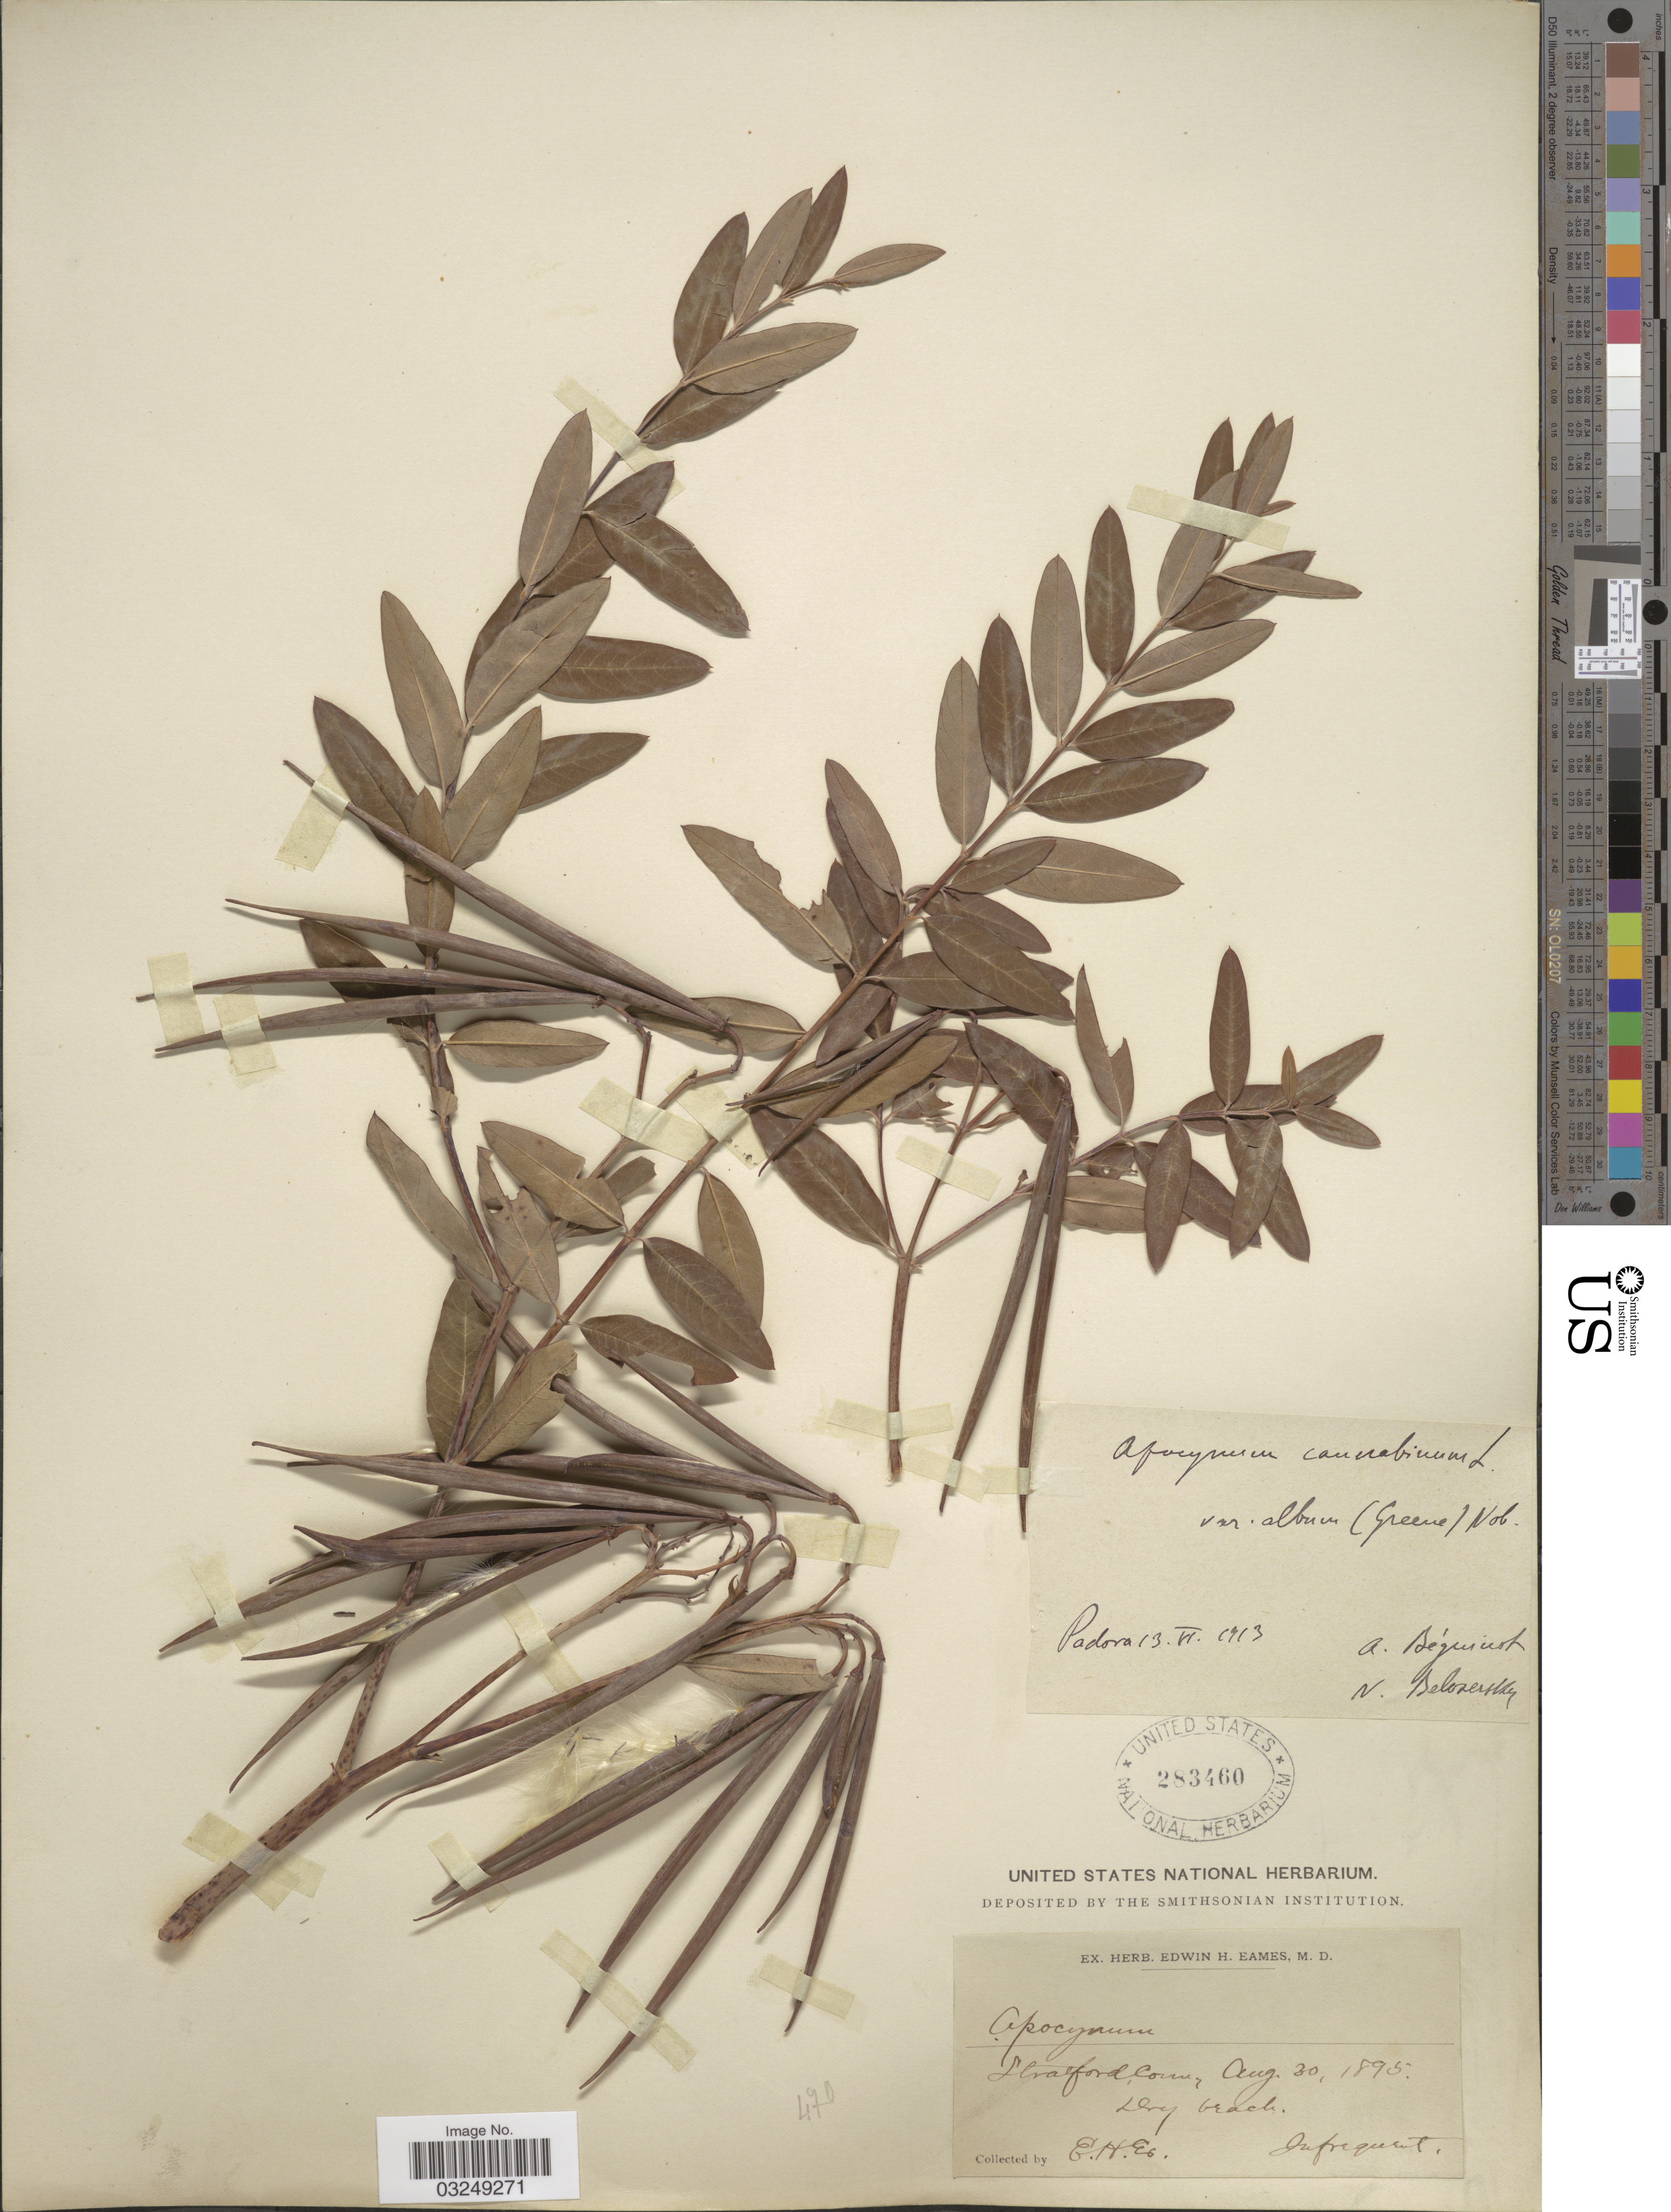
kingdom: Plantae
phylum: Tracheophyta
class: Magnoliopsida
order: Gentianales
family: Apocynaceae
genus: Apocynum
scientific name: Apocynum album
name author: Greene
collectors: E. H. Eames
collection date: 1895-08-30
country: United States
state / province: Connecticut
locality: Stratford, Conn.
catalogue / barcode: US 283460